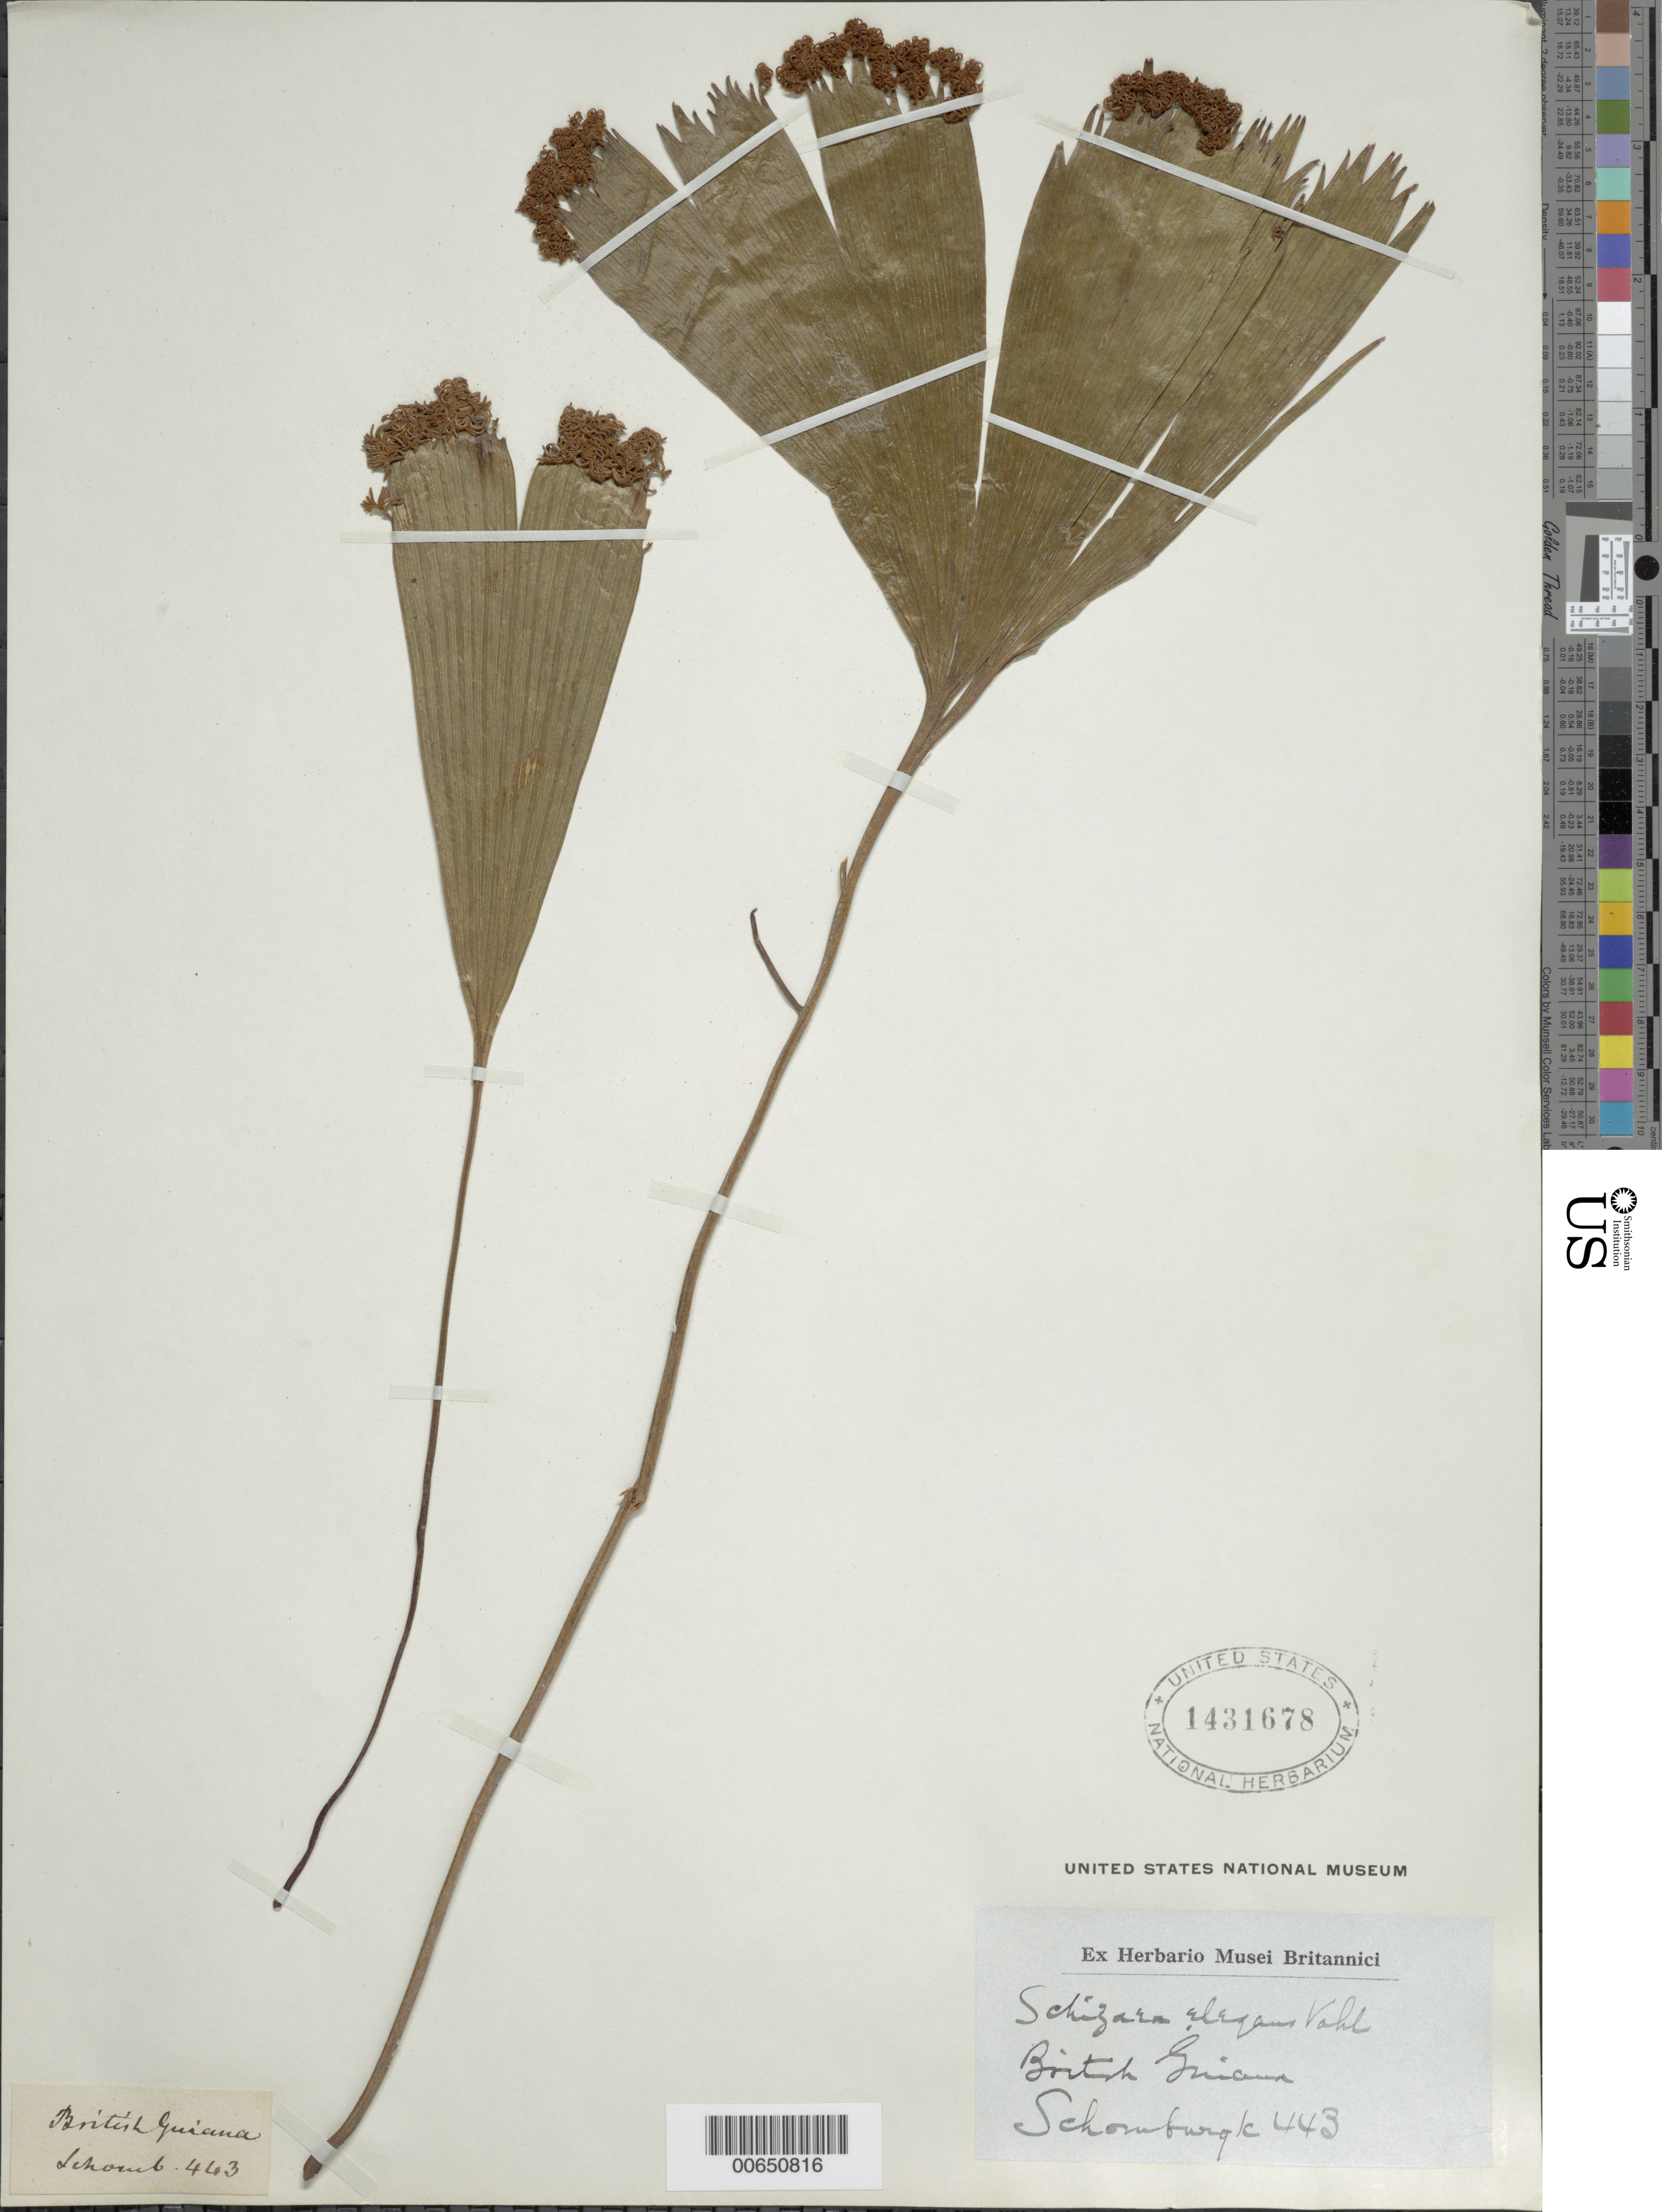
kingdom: Plantae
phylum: Tracheophyta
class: Polypodiopsida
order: Schizaeales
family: Schizaeaceae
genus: Schizaea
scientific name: Schizaea elegans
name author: (Vahl) Sw.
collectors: R. H. Schomburgk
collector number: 443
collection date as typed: s.d.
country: Guyana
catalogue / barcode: US 1431678